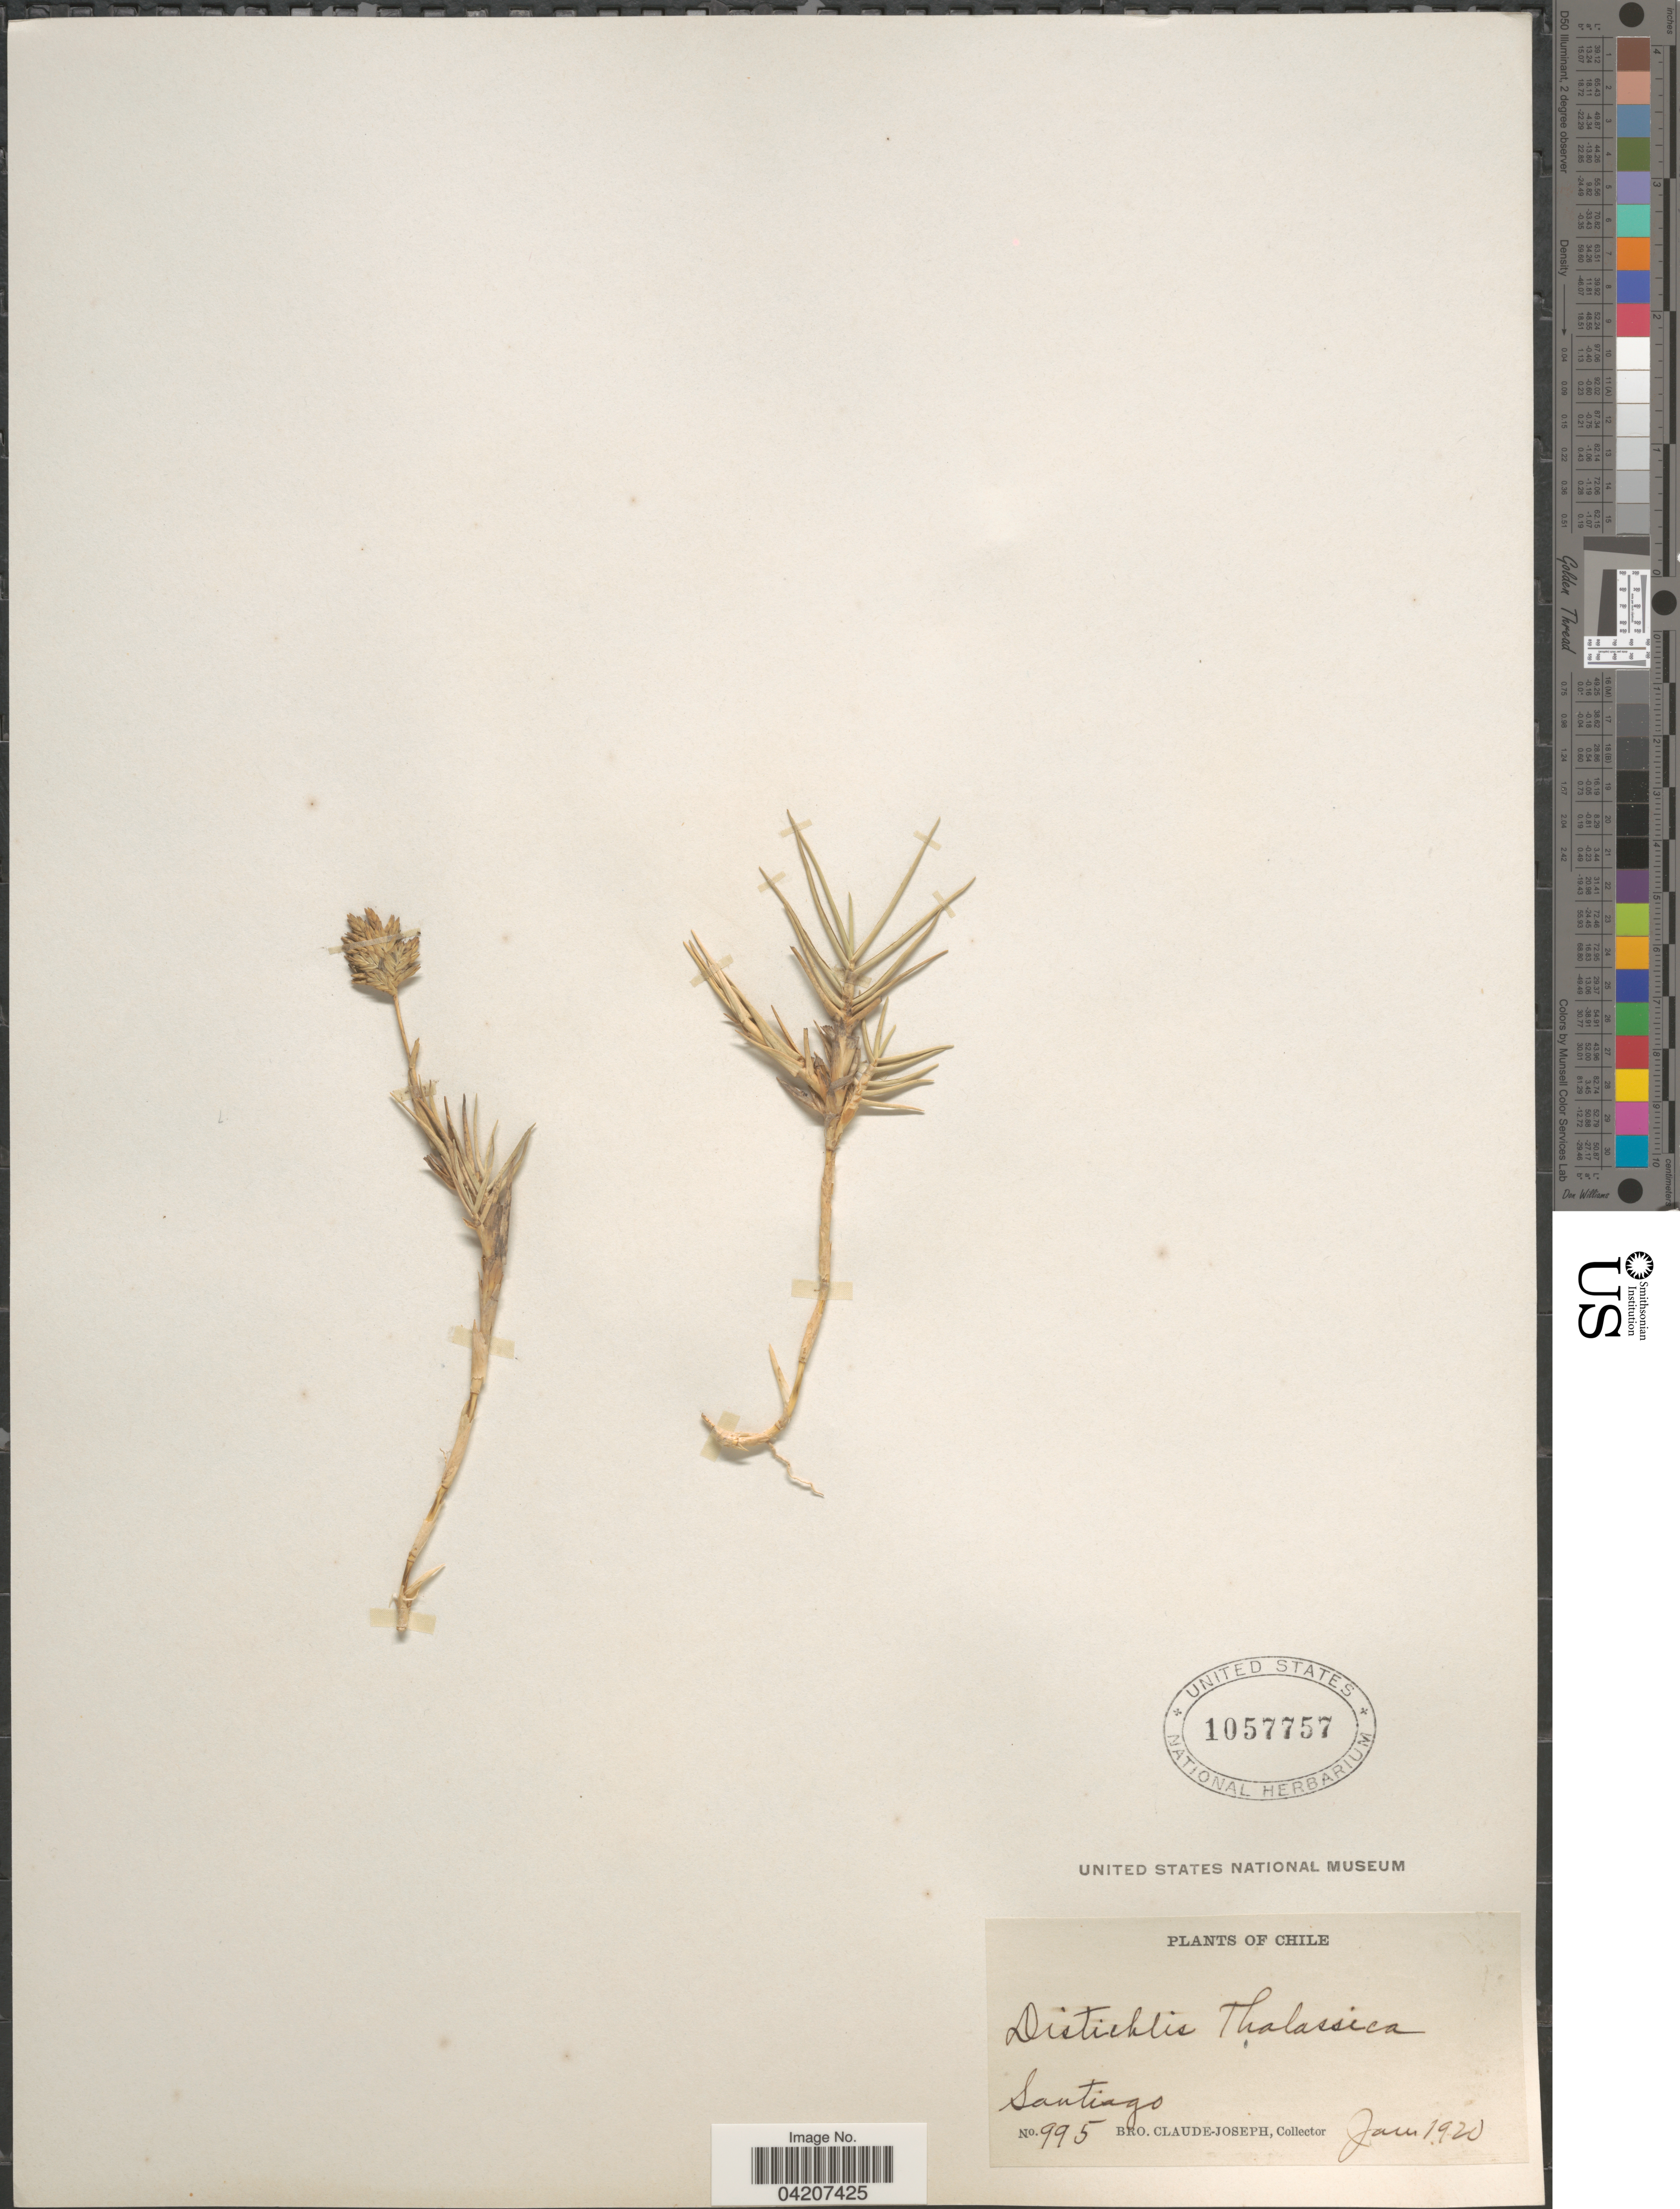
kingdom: Plantae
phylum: Tracheophyta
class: Liliopsida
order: Poales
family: Poaceae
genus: Distichlis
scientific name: Distichlis spicata var. mendocina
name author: (Phil.) Hack.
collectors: Bro. Claude-Joseph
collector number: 995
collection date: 1920-01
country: Chile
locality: Santiago.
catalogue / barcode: US 1057757